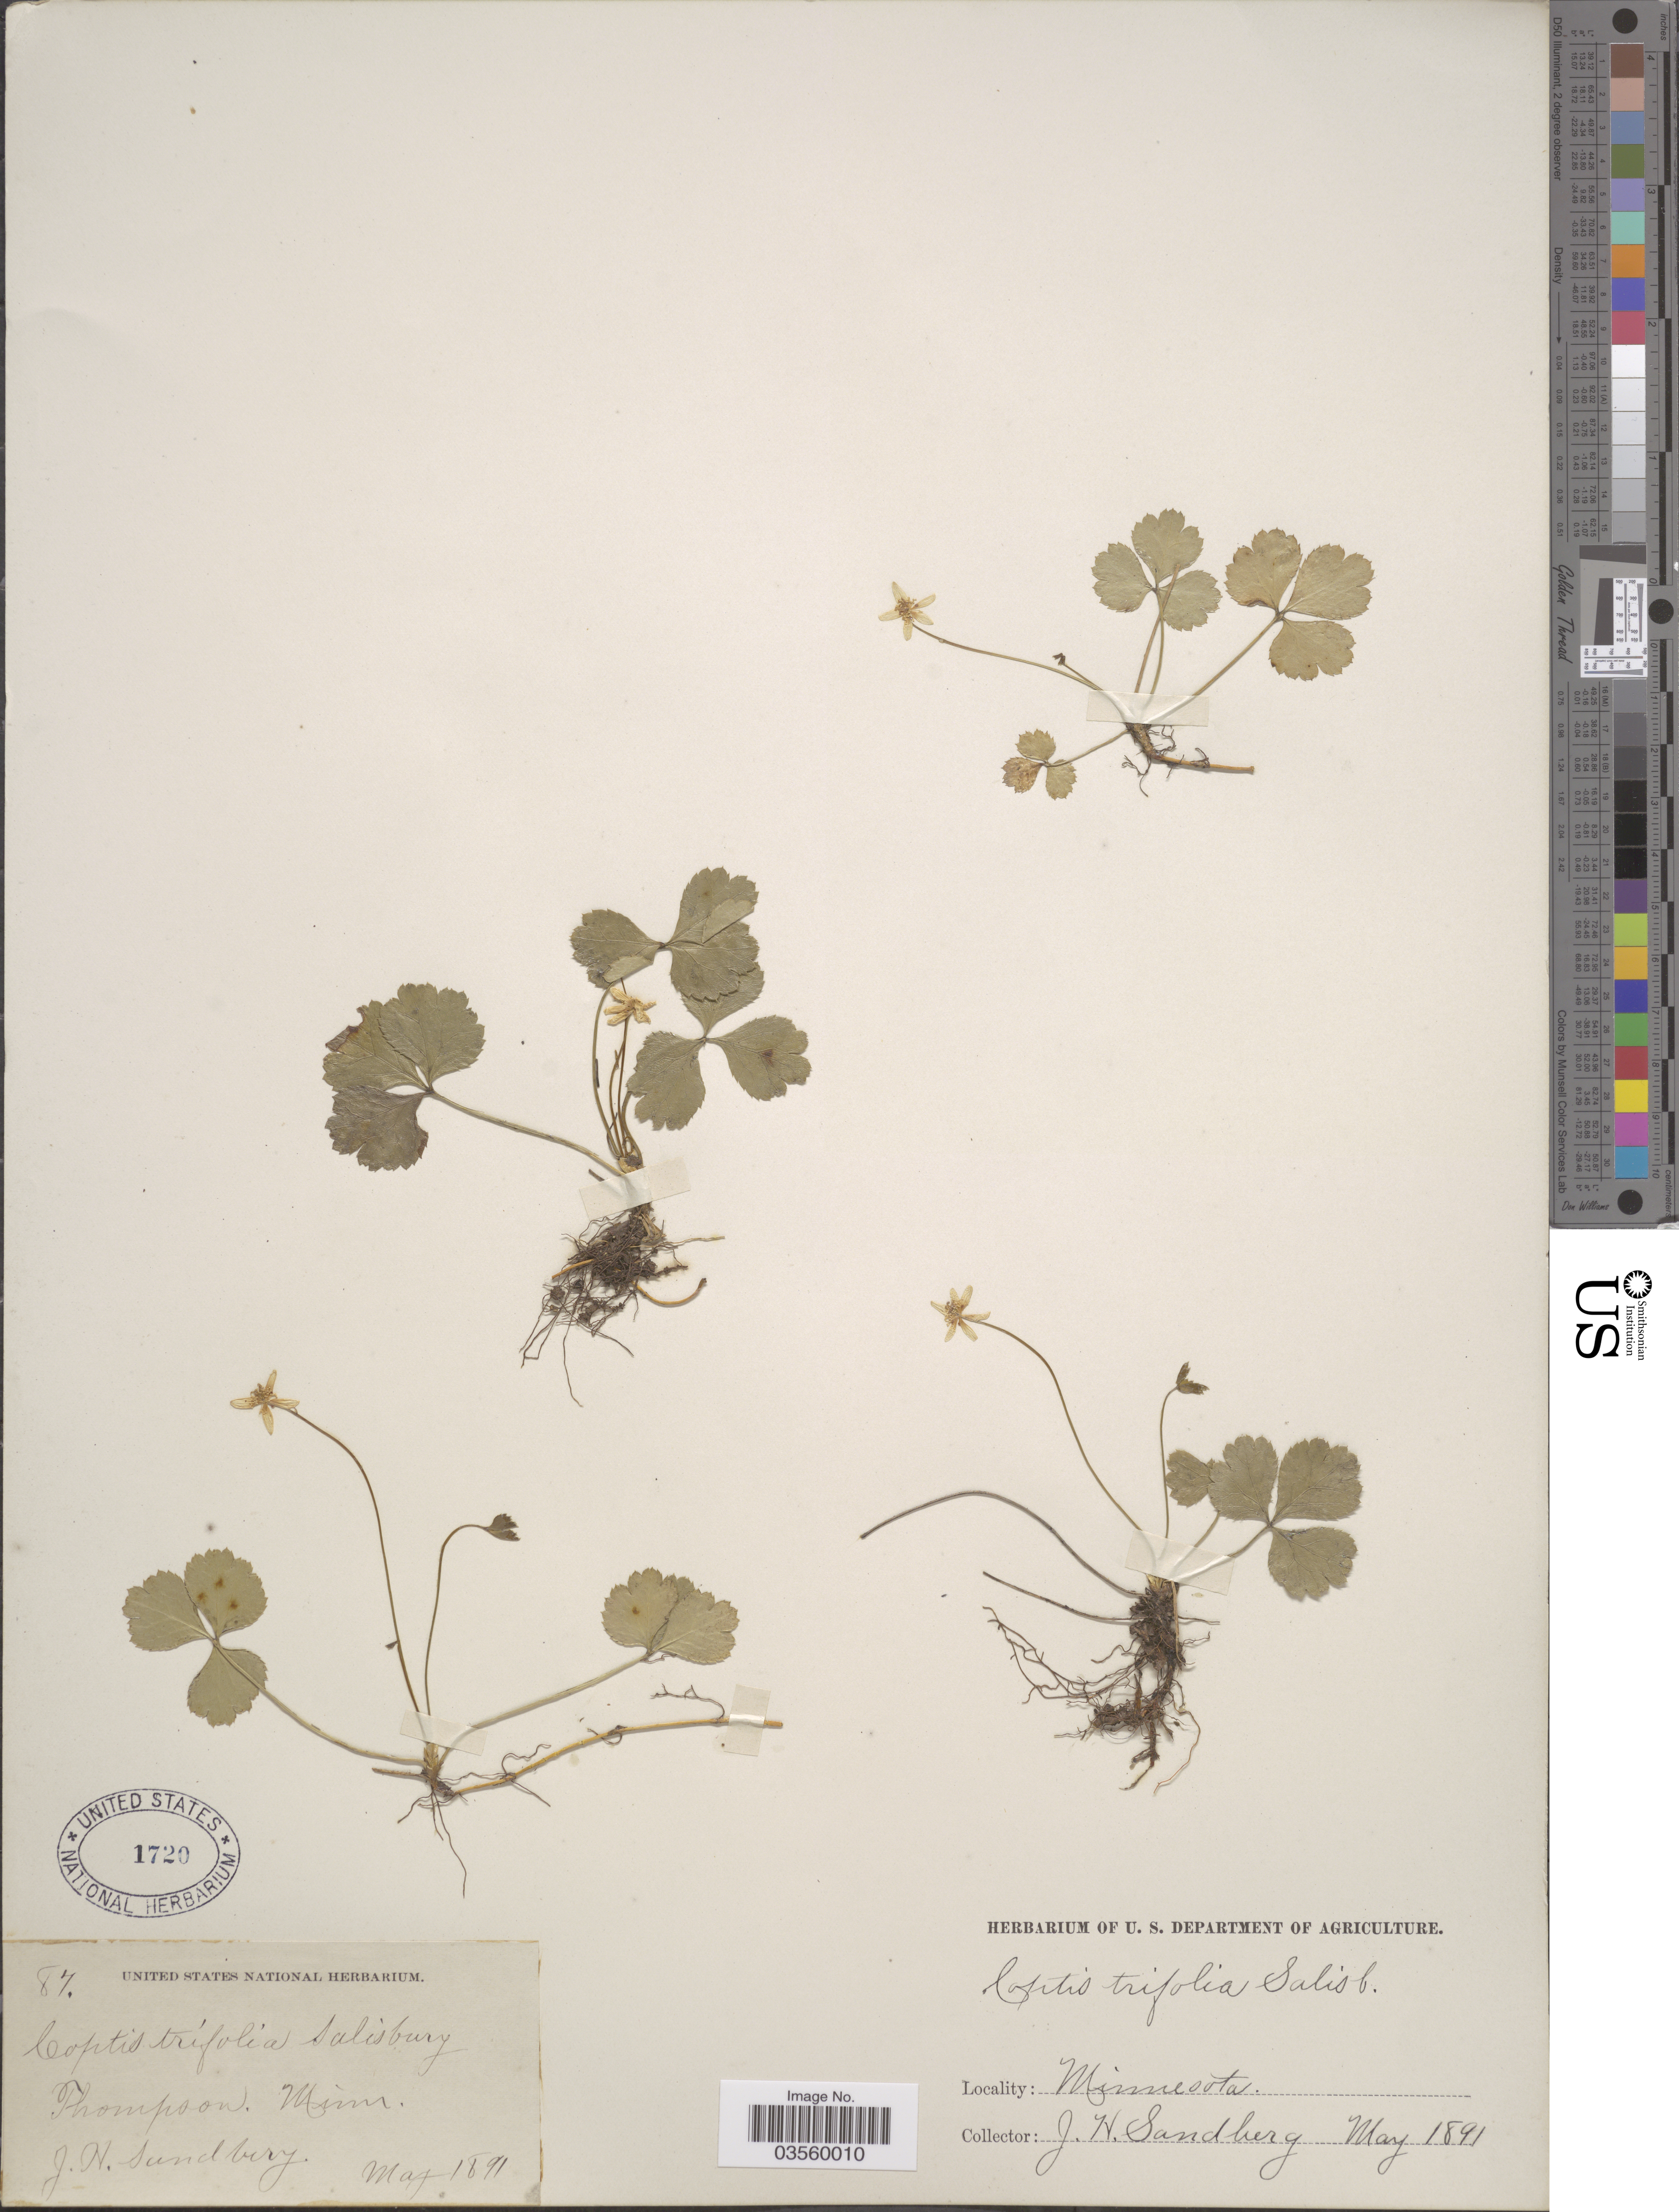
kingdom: Plantae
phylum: Tracheophyta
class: Magnoliopsida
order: Ranunculales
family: Ranunculaceae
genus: Coptis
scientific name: Coptis trifolia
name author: (L.) Salisb.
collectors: J. H. Sandberg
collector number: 87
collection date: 1891-05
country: United States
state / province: Minnesota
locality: Thompson.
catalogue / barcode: US 1720